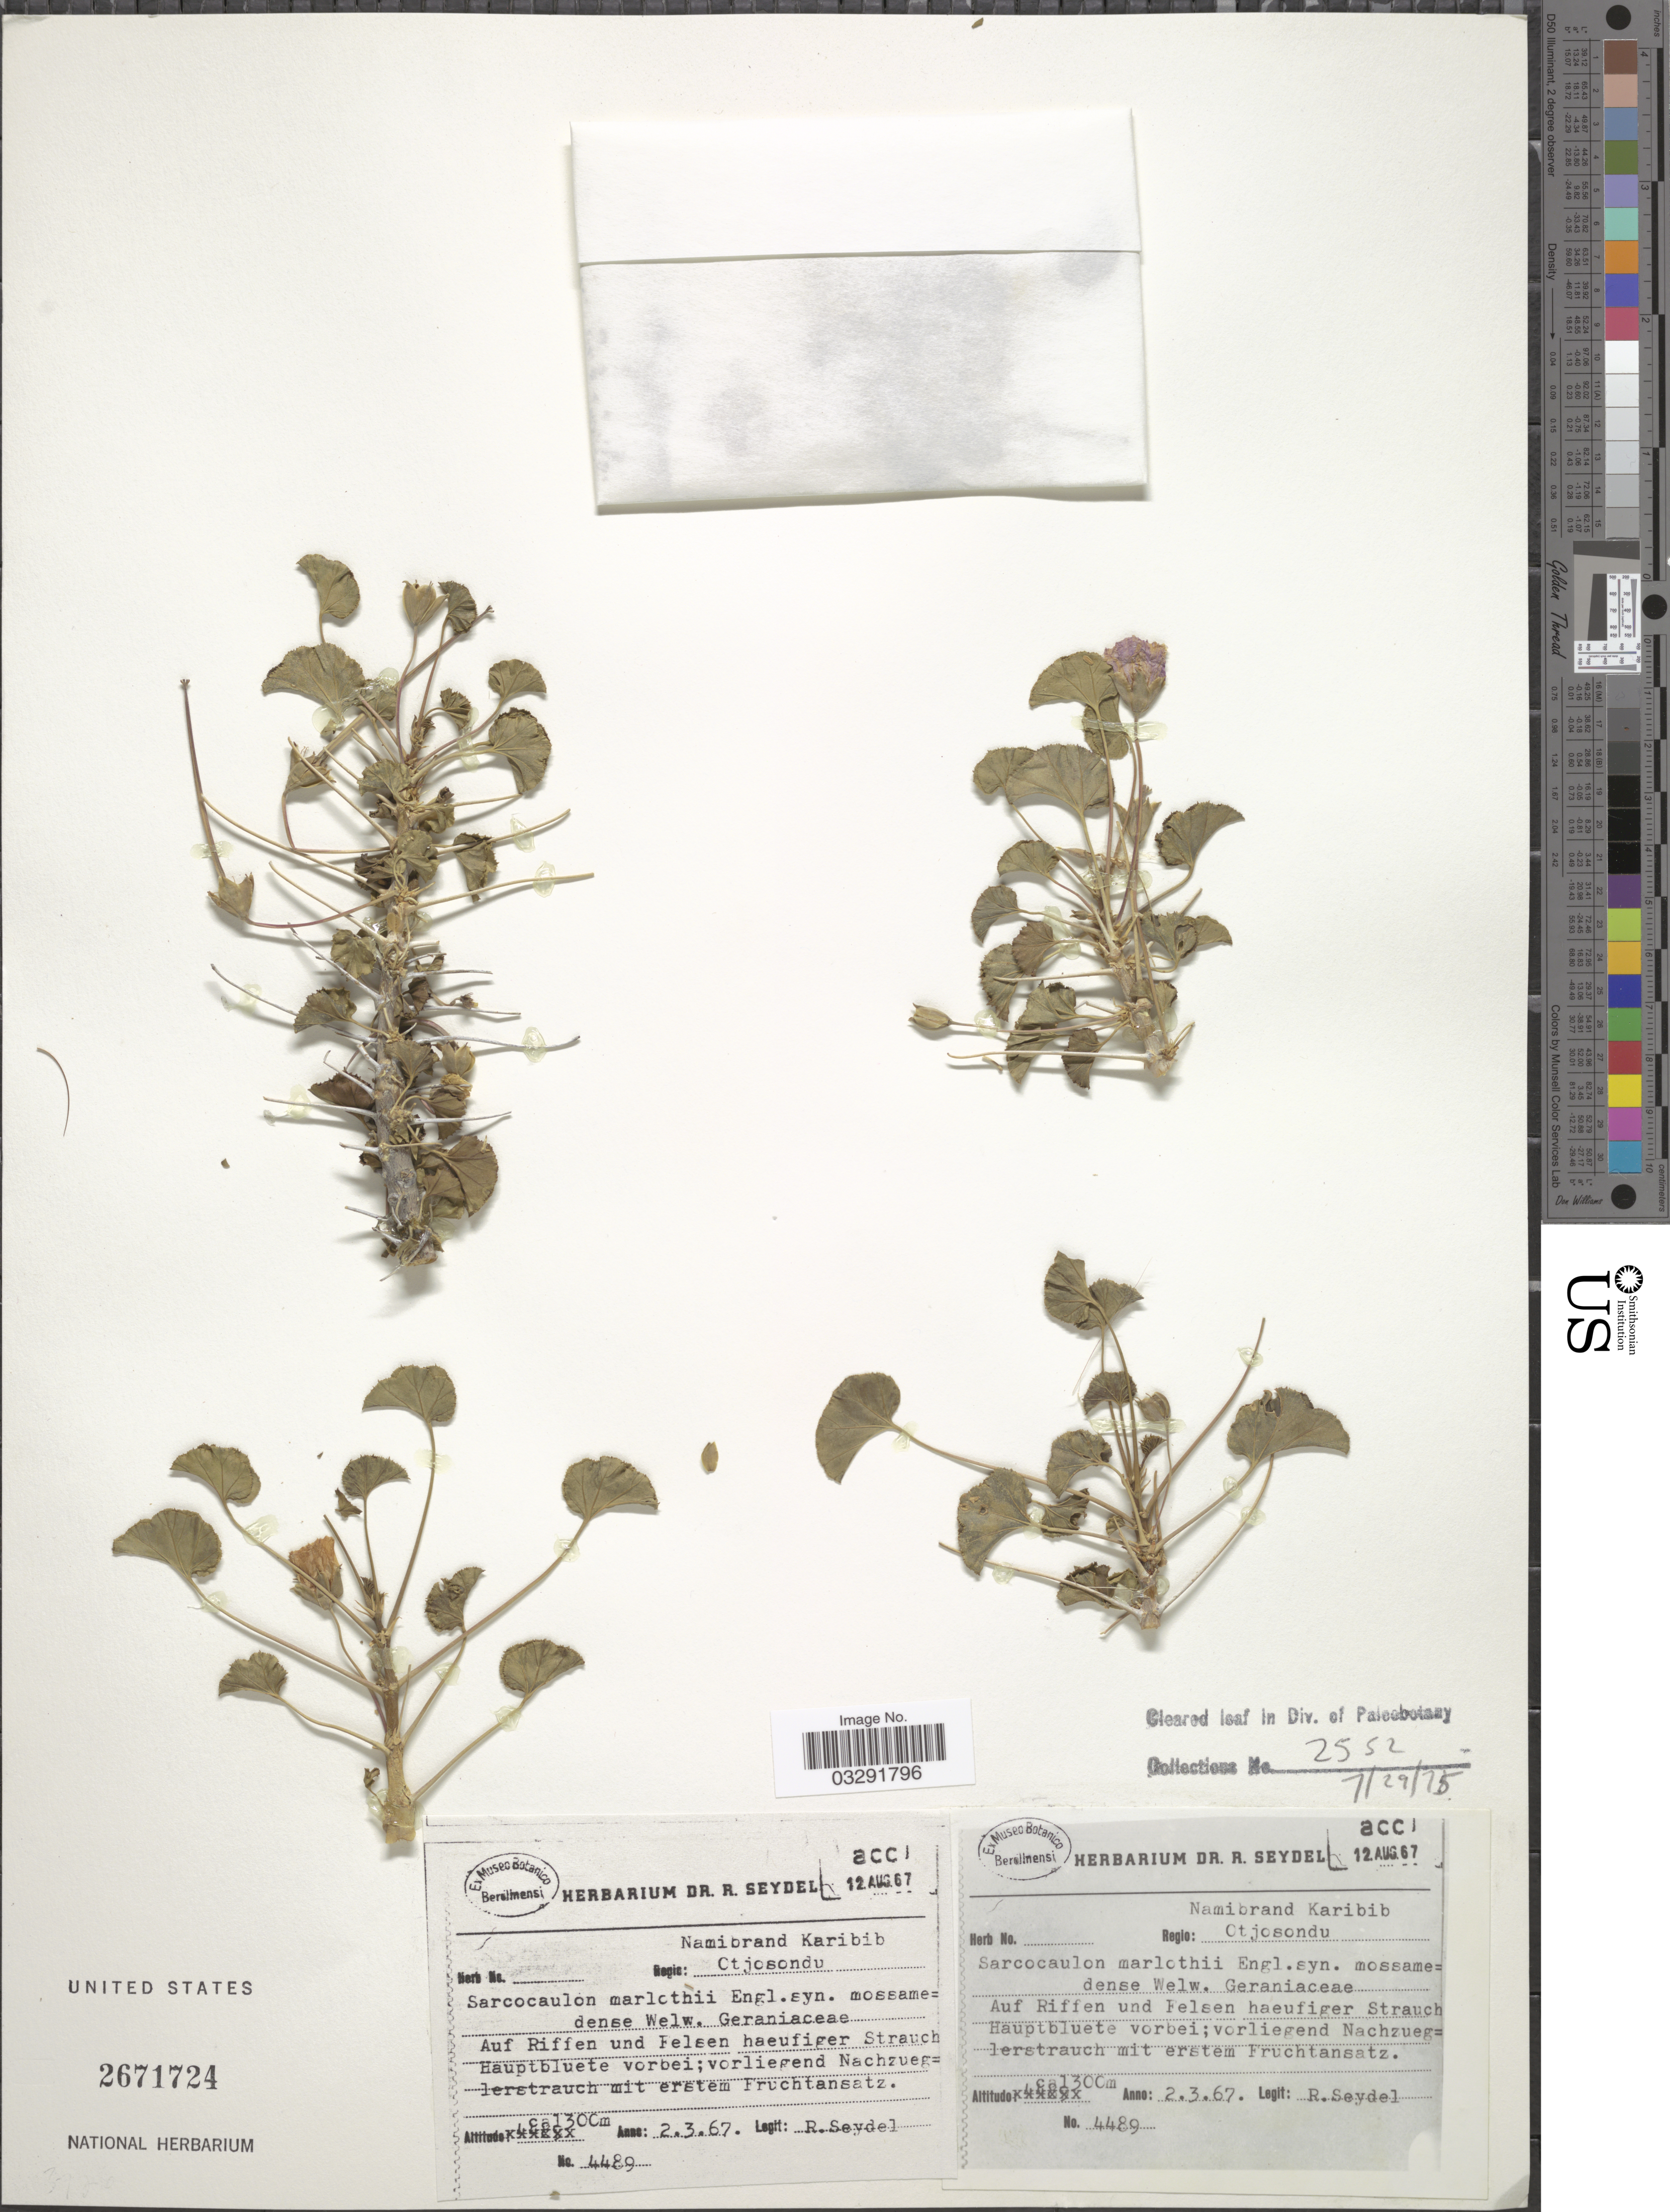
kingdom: Plantae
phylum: Tracheophyta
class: Magnoliopsida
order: Geraniales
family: Geraniaceae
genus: Monsonia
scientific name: Monsonia marlothii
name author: (Engl.) F. Albers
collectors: R. Seydel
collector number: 4489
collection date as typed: Transcribed d/m/y: 2/3/67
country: Namibia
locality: Regio: Namibrand Karibib Ctjosondu.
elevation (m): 1300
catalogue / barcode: US 2671724